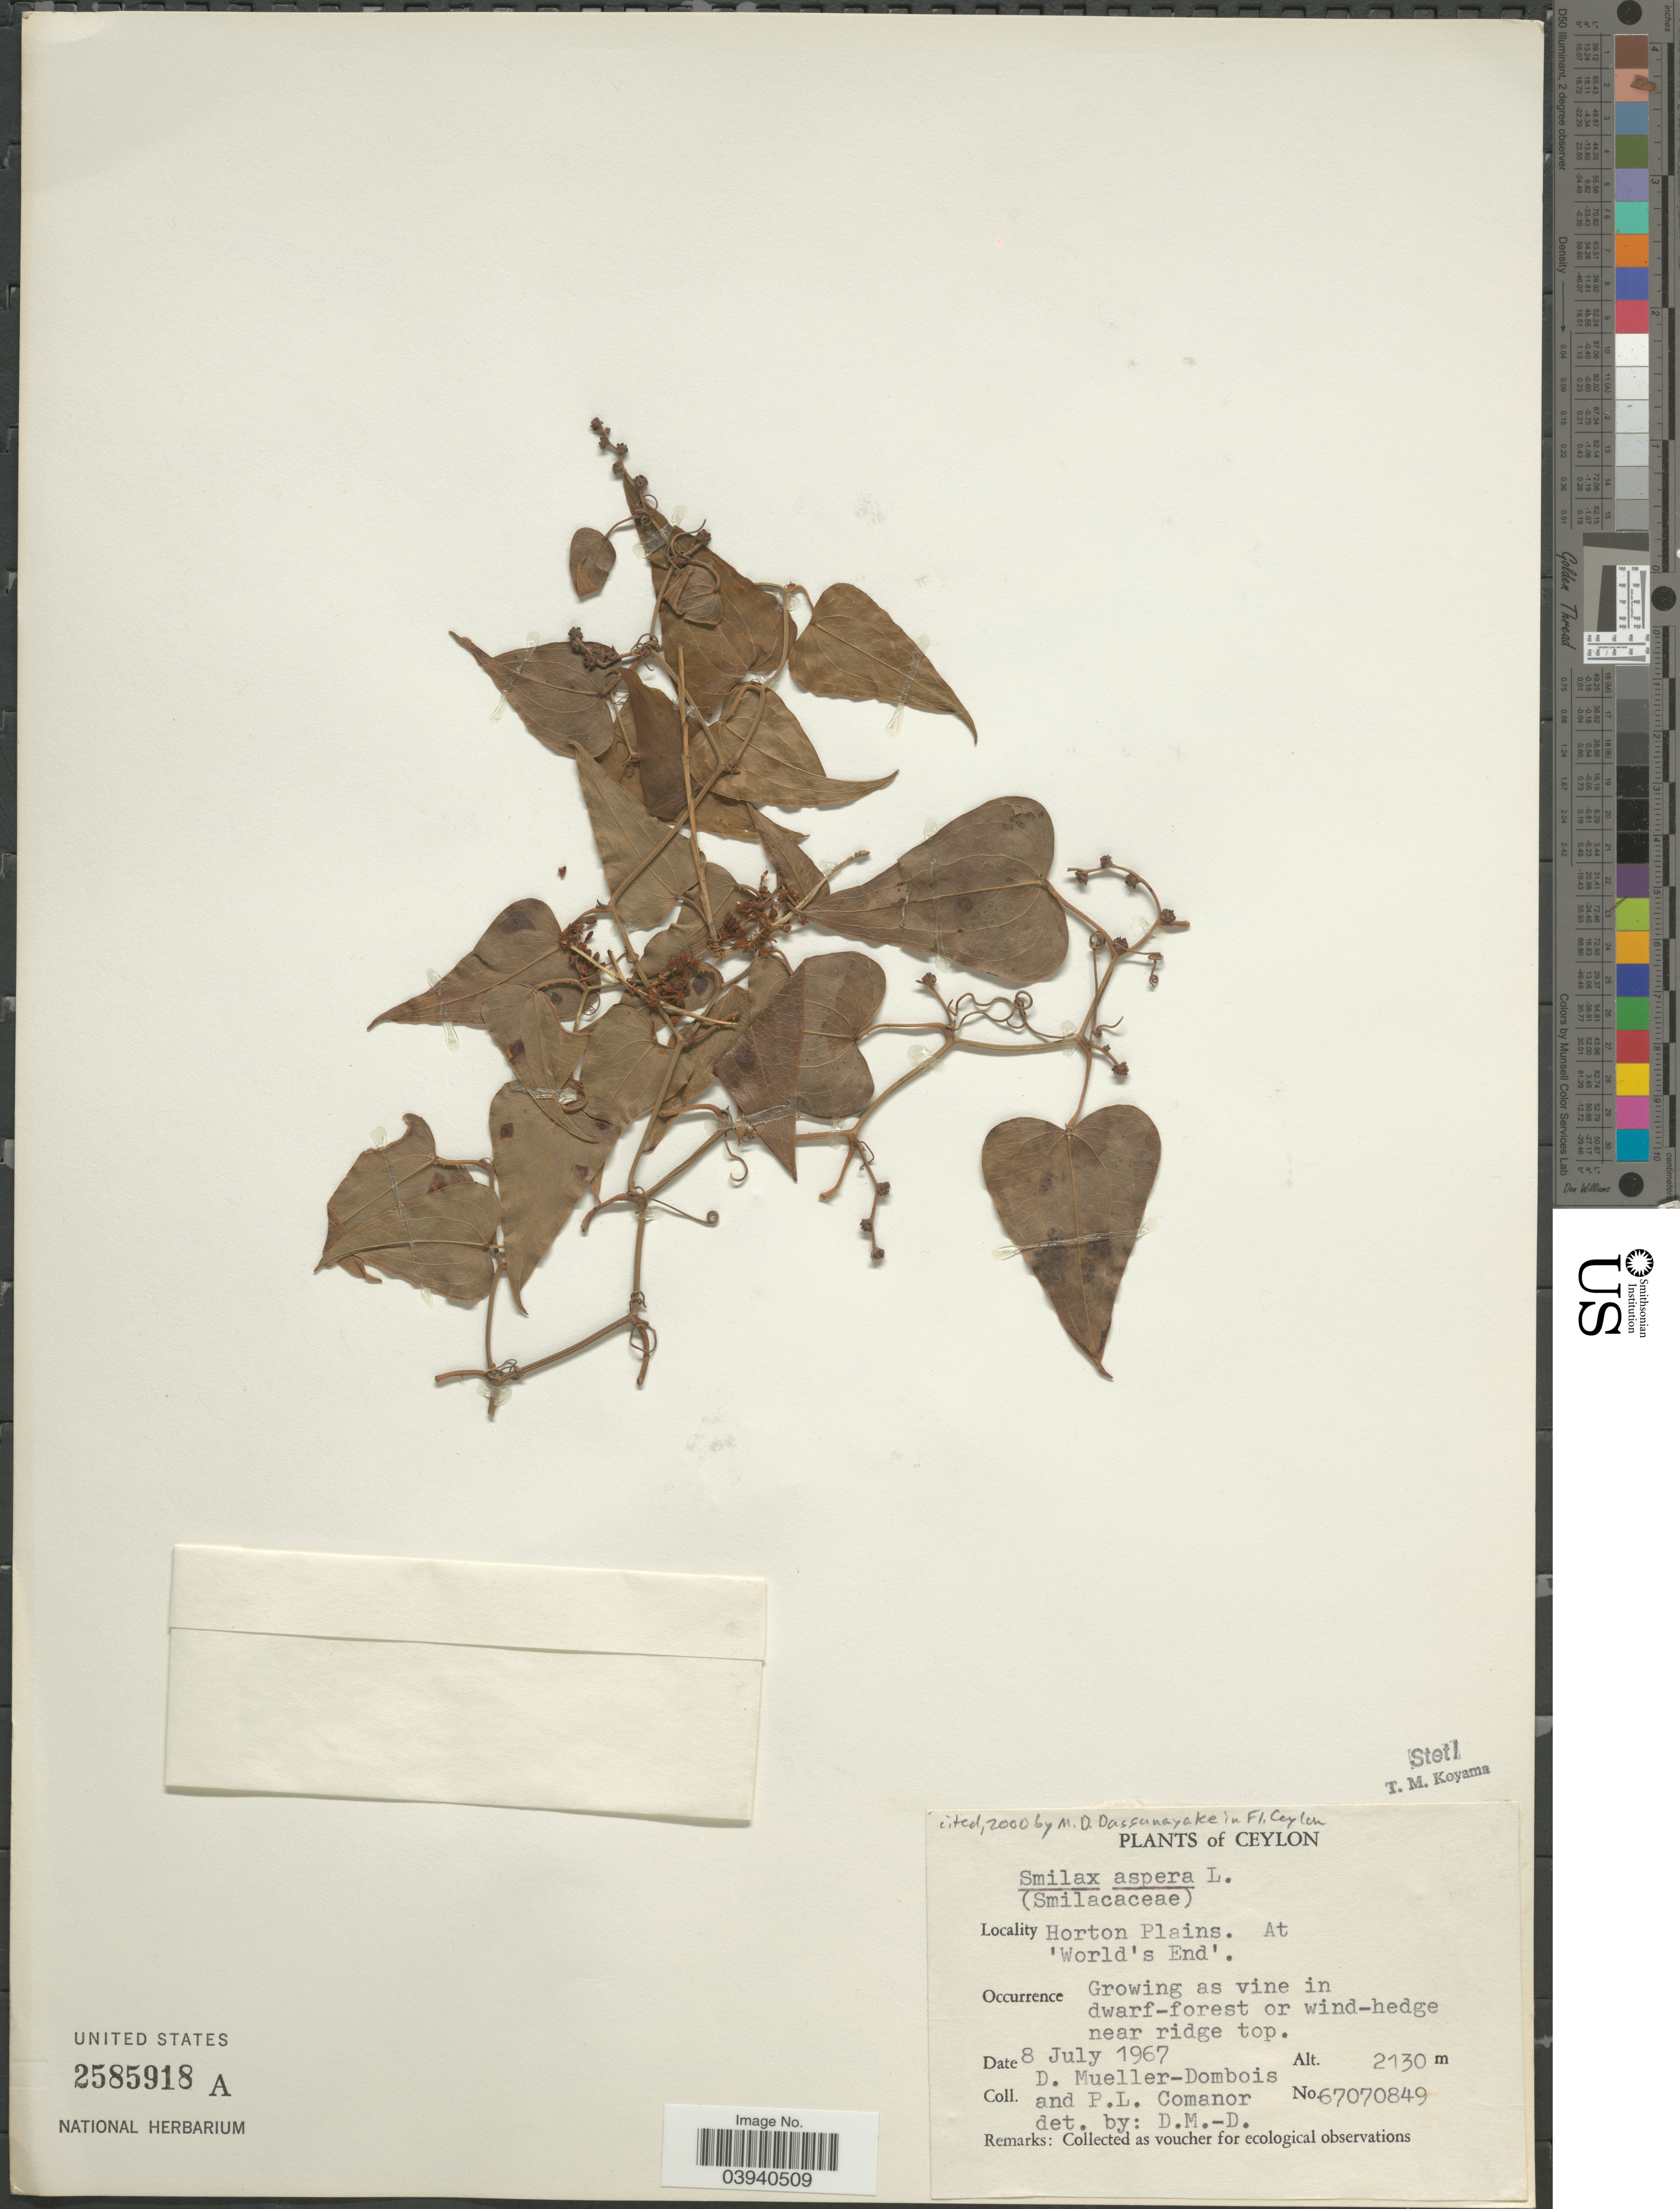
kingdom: Plantae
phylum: Tracheophyta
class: Liliopsida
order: Liliales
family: Smilacaceae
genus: Smilax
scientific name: Smilax aspera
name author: L.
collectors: D. Mueller-Dombois & P. Comanor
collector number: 67070849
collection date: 1967-07-08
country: Sri Lanka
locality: Ceylon. Horton Plains. At ' World's End'.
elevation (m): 2130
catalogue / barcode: US 2585918A